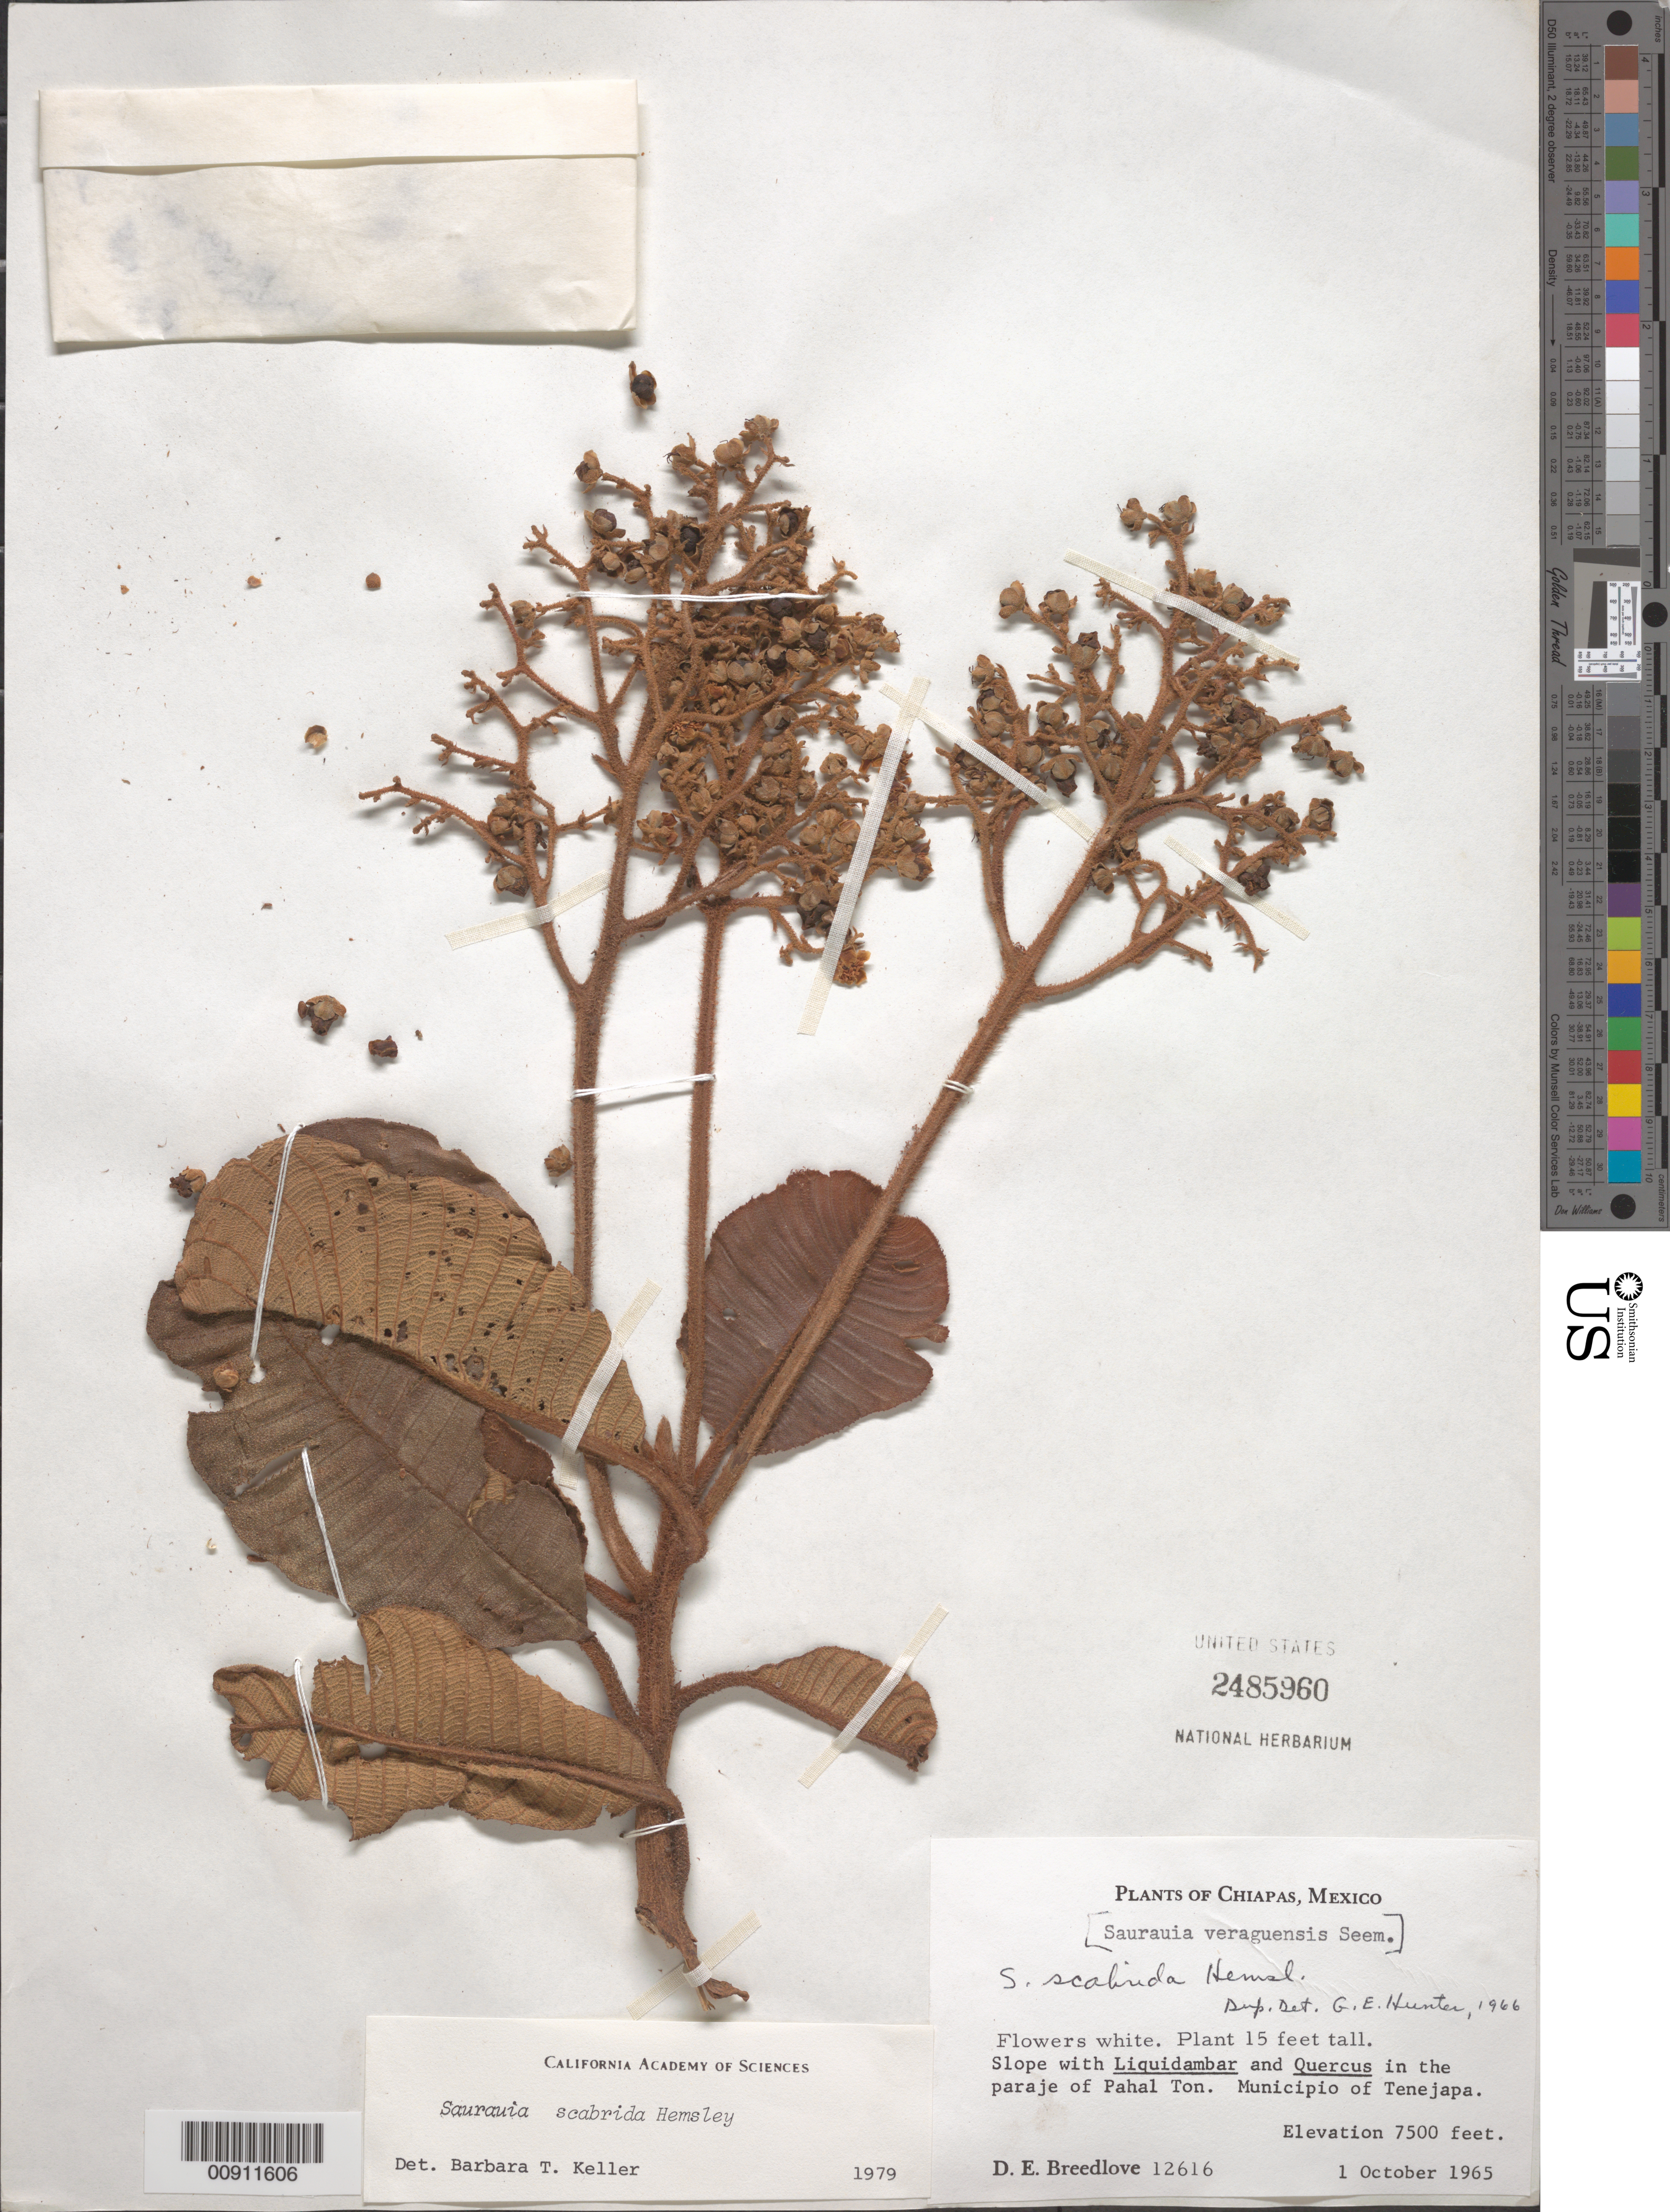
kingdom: Plantae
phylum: Tracheophyta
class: Magnoliopsida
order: Ericales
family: Actinidiaceae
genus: Saurauia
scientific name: Saurauia scabrida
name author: Hemsl.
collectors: D. E. Breedlove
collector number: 12616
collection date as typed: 01 Oct 1965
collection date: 1965-10-01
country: Mexico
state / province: Chiapas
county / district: Tenejapa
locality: In the paraje of Pahal Ton. Municipio of Tenejapa, Chiapas.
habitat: Slope with Liquidambar and Quercus.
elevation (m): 2286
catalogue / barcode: US 2485960